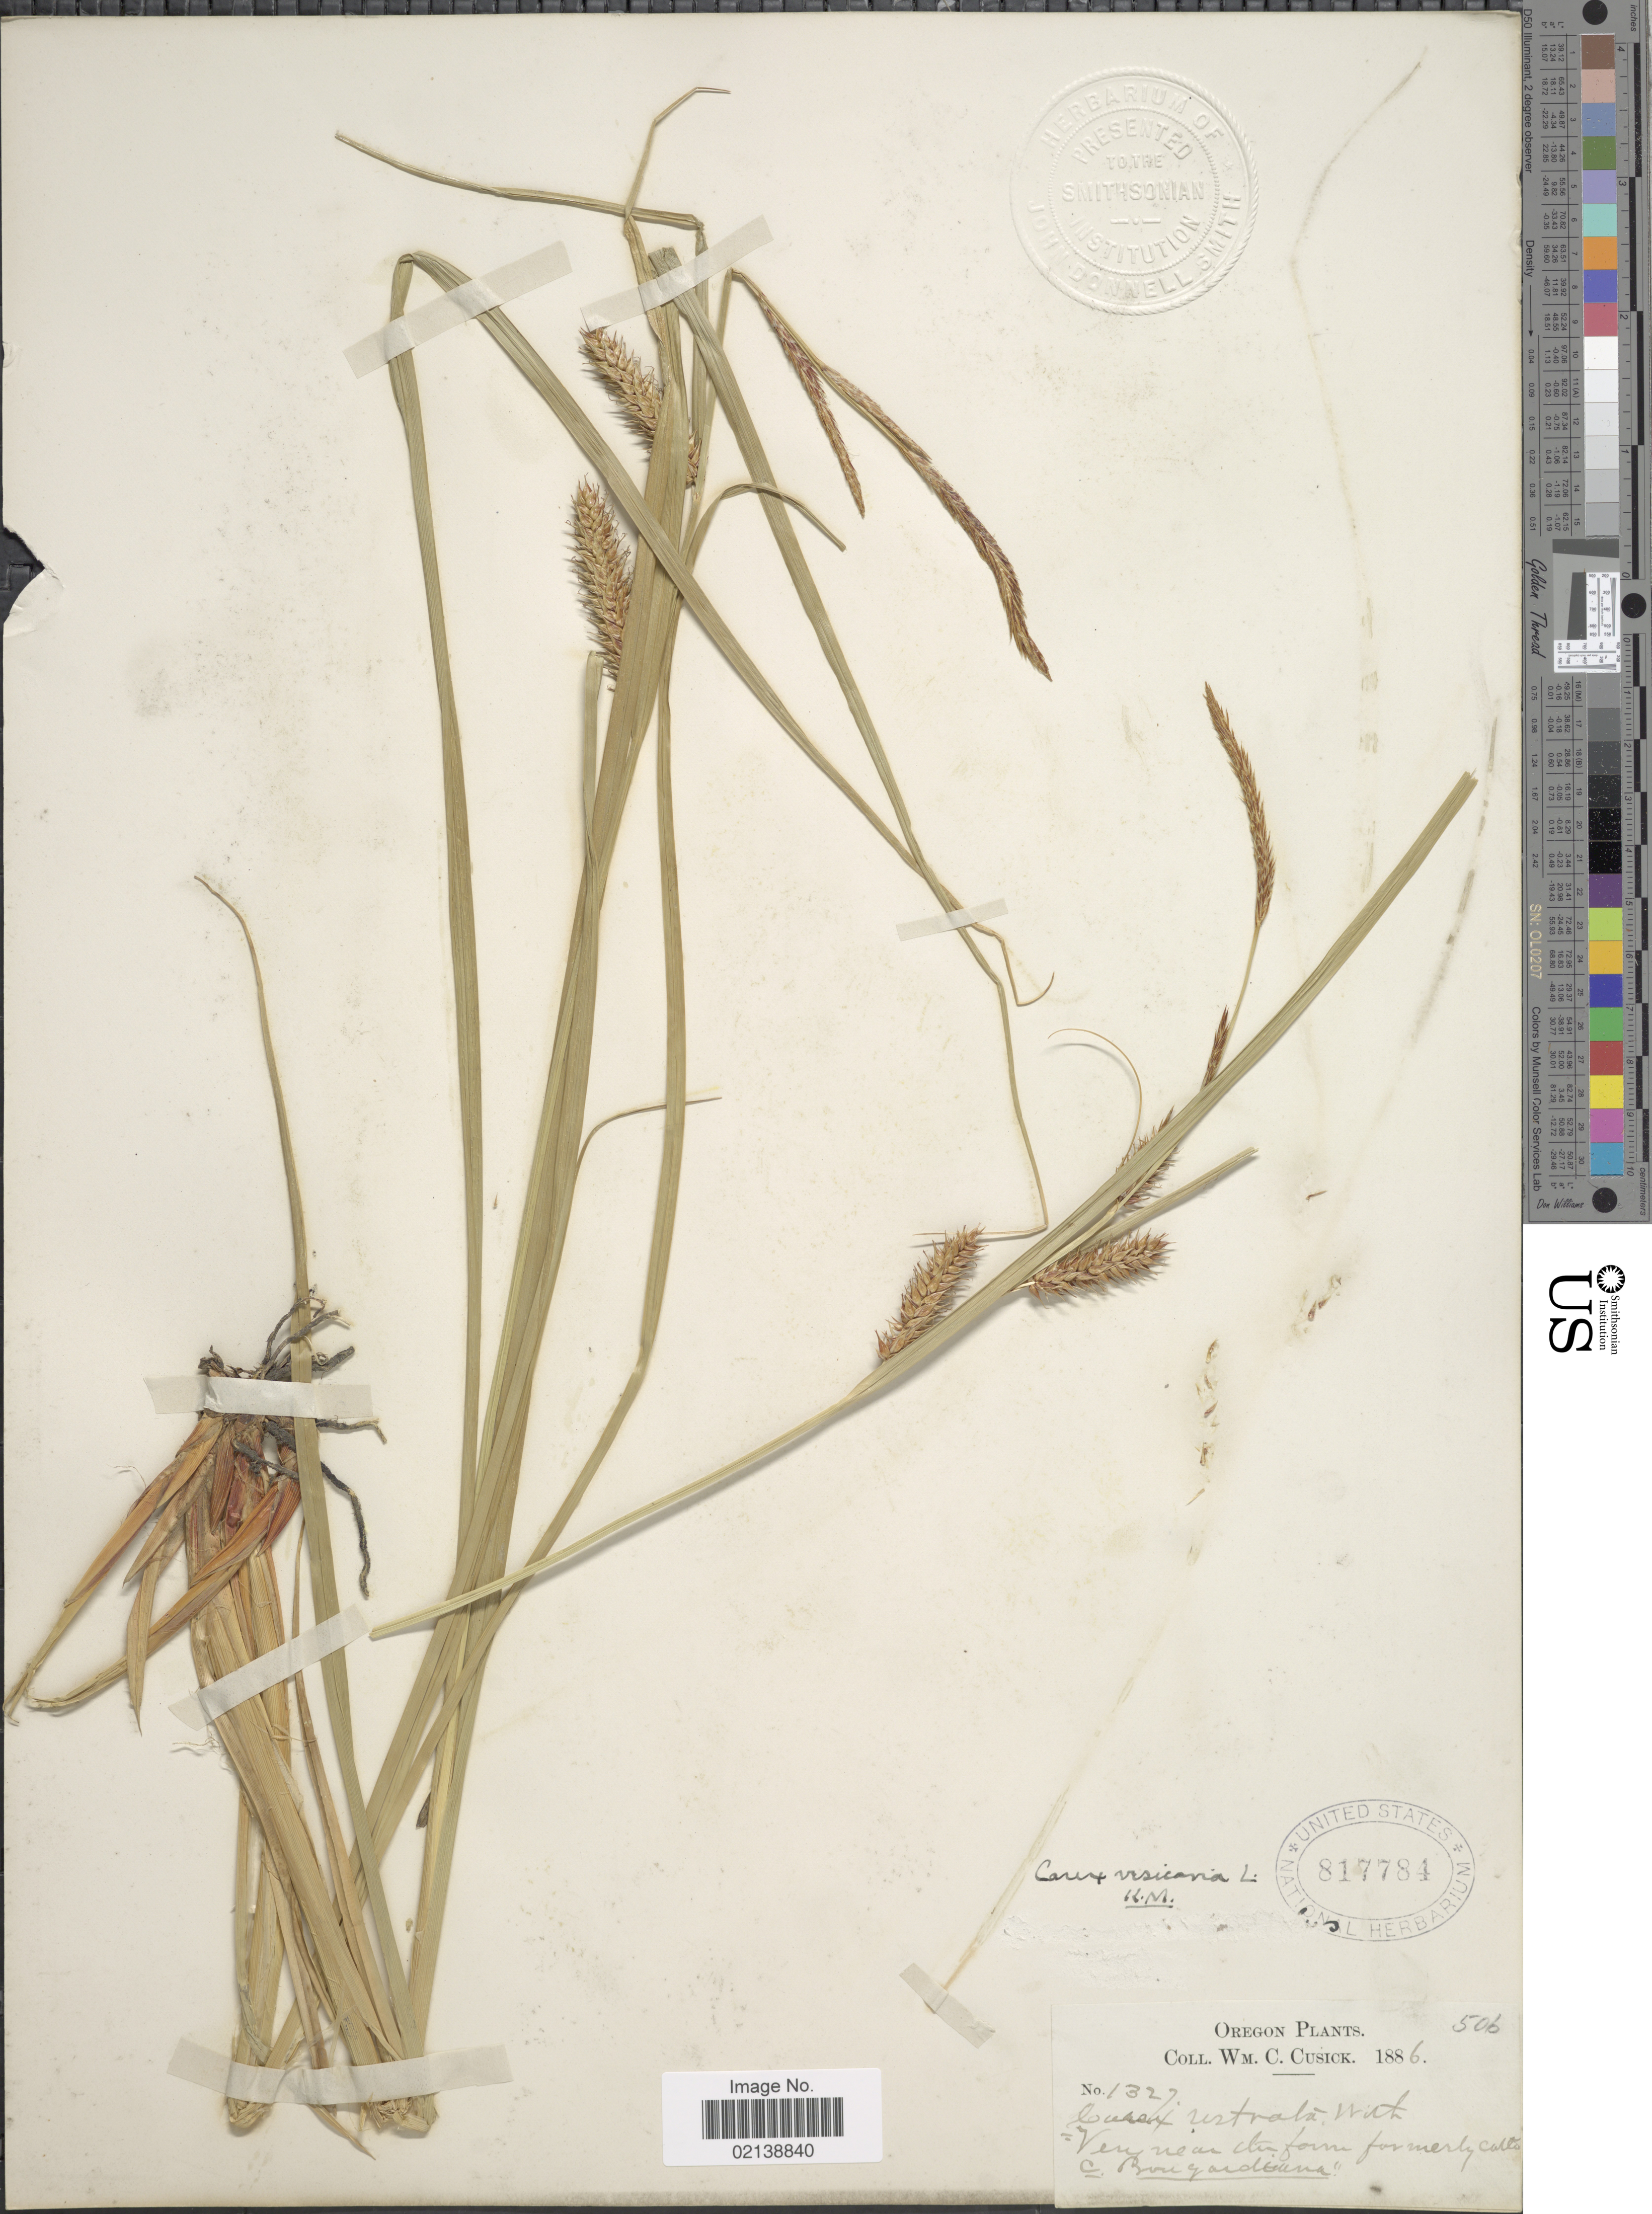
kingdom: Plantae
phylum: Tracheophyta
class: Liliopsida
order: Poales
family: Cyperaceae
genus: Carex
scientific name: Carex vesicaria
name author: L.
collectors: W. C. Cusick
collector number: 1327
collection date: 1886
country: United States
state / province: Oregon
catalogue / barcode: US 817784